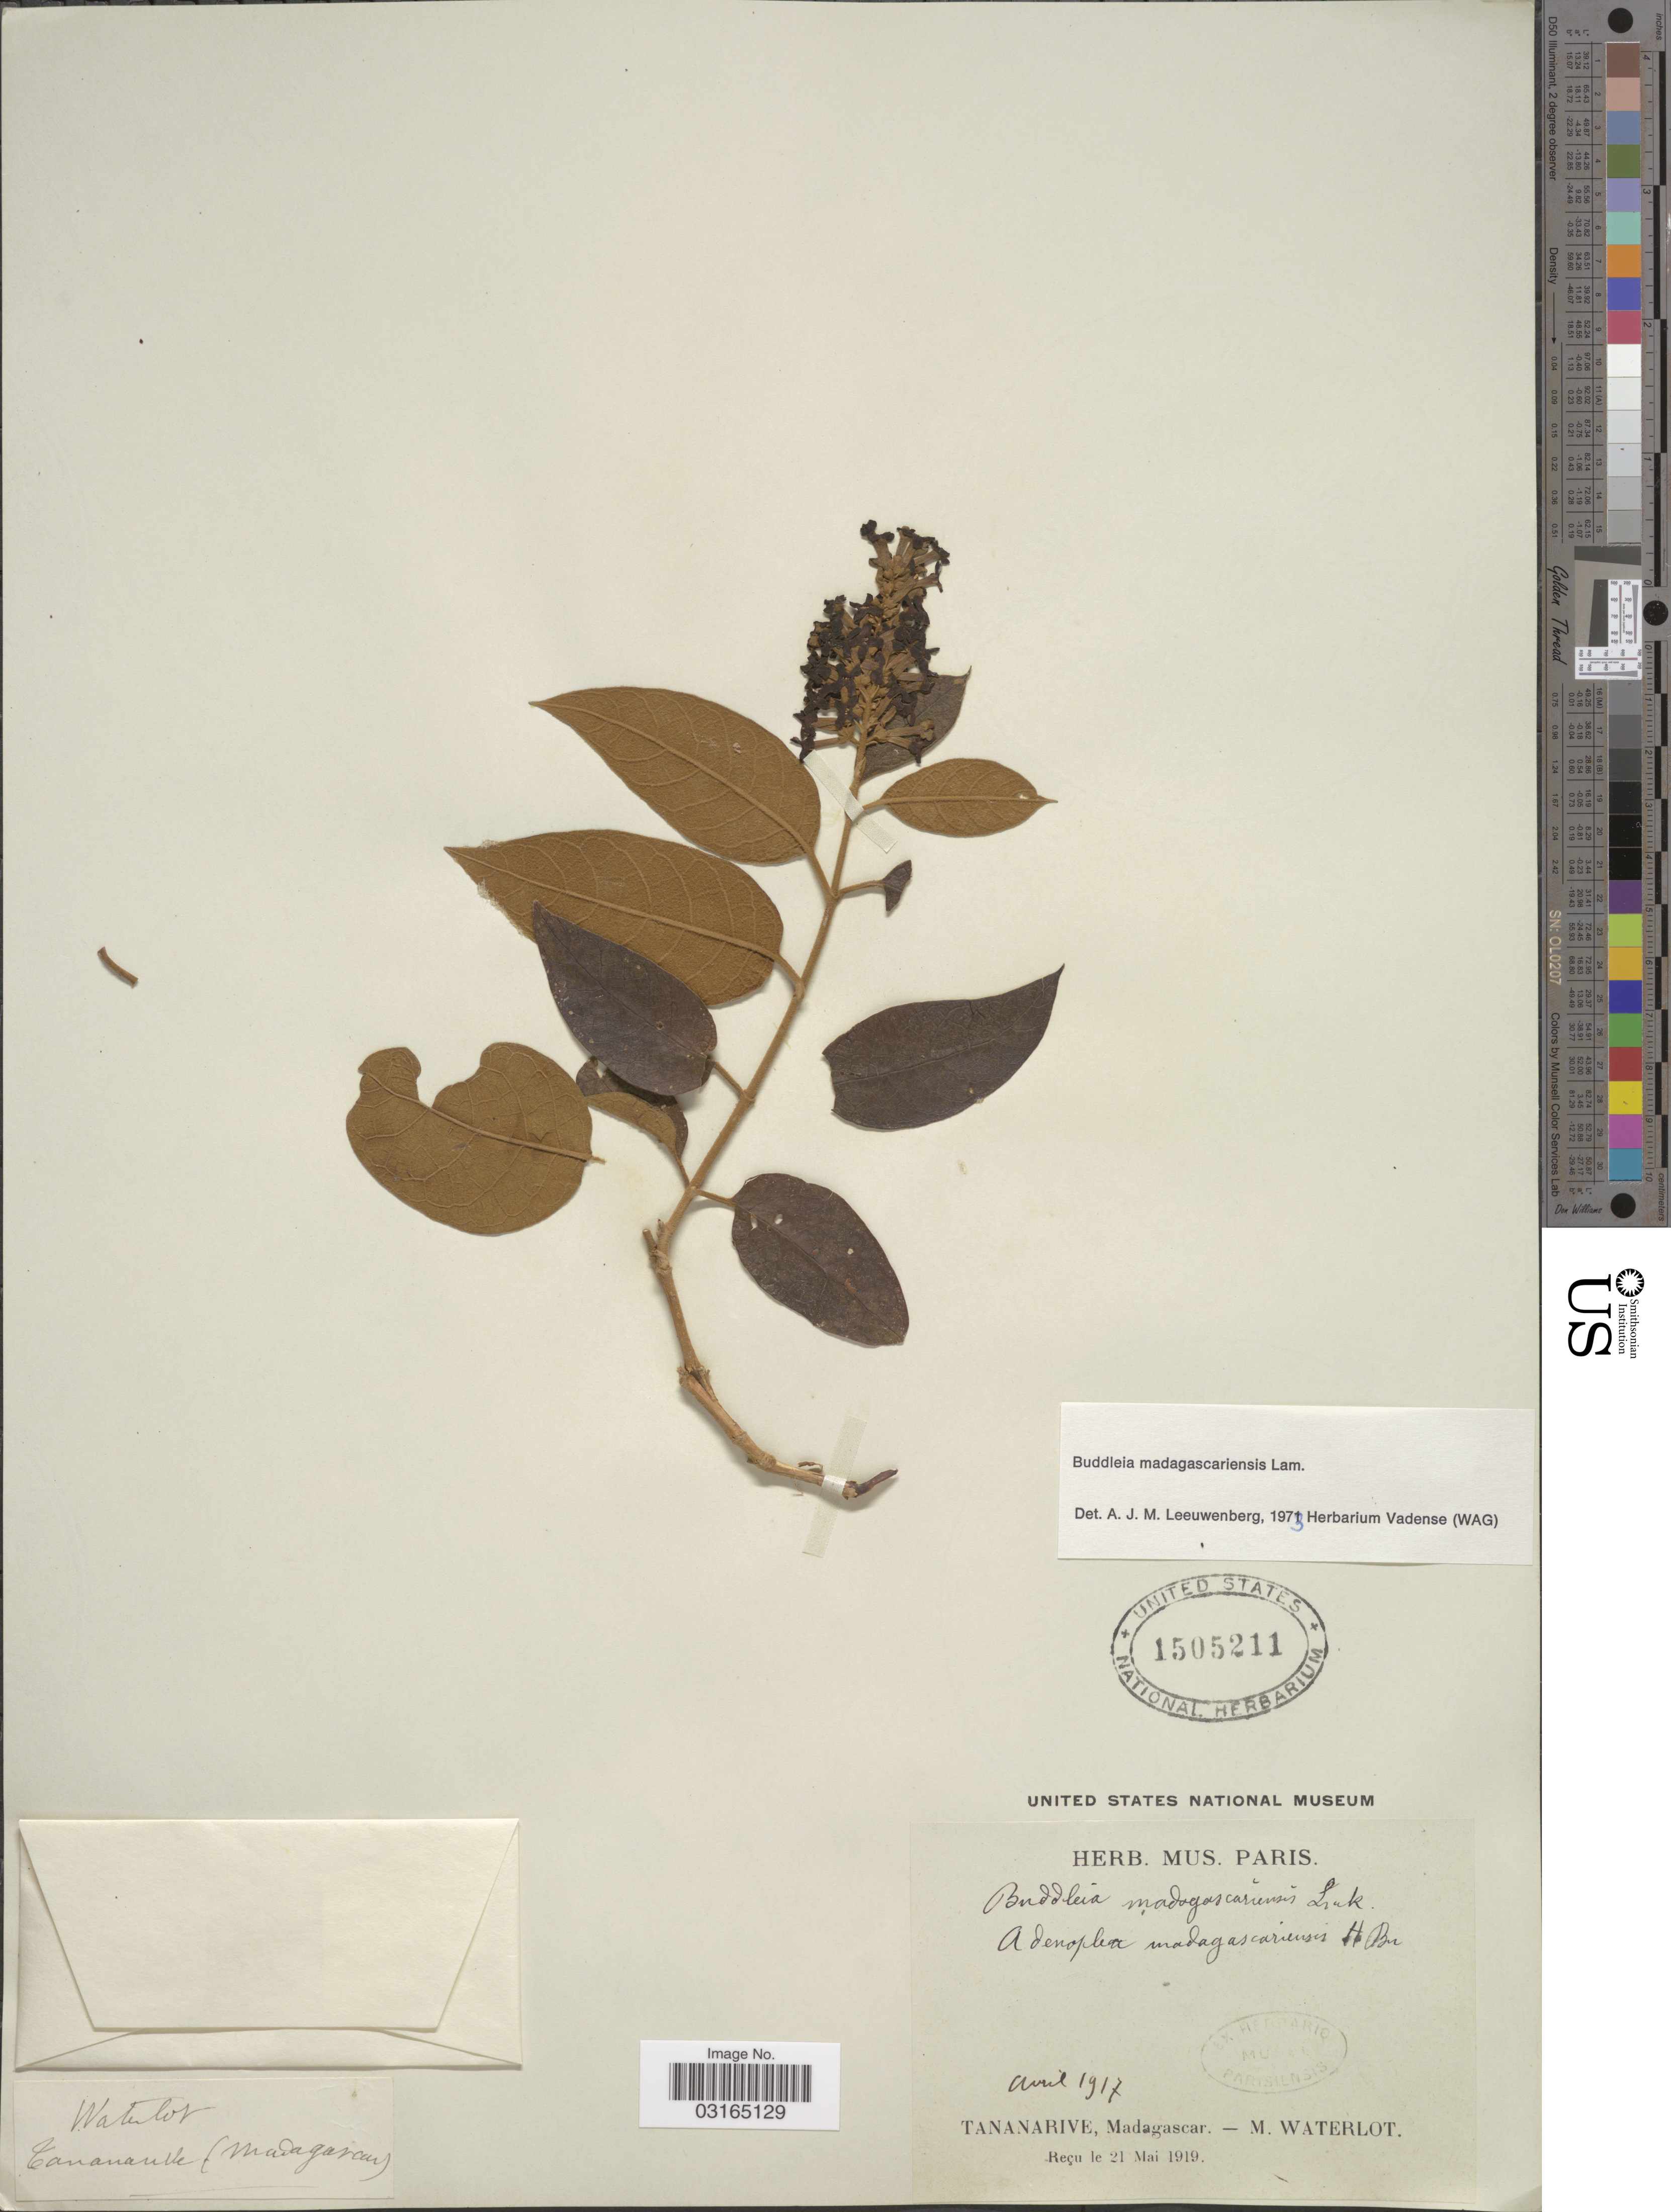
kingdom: Plantae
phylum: Tracheophyta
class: Magnoliopsida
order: Lamiales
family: Scrophulariaceae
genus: Buddleja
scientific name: Buddleja madagascariensis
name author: Lam.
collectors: M. Waterlot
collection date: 1917-04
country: Madagascar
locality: Tananarive.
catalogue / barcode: US 1505211